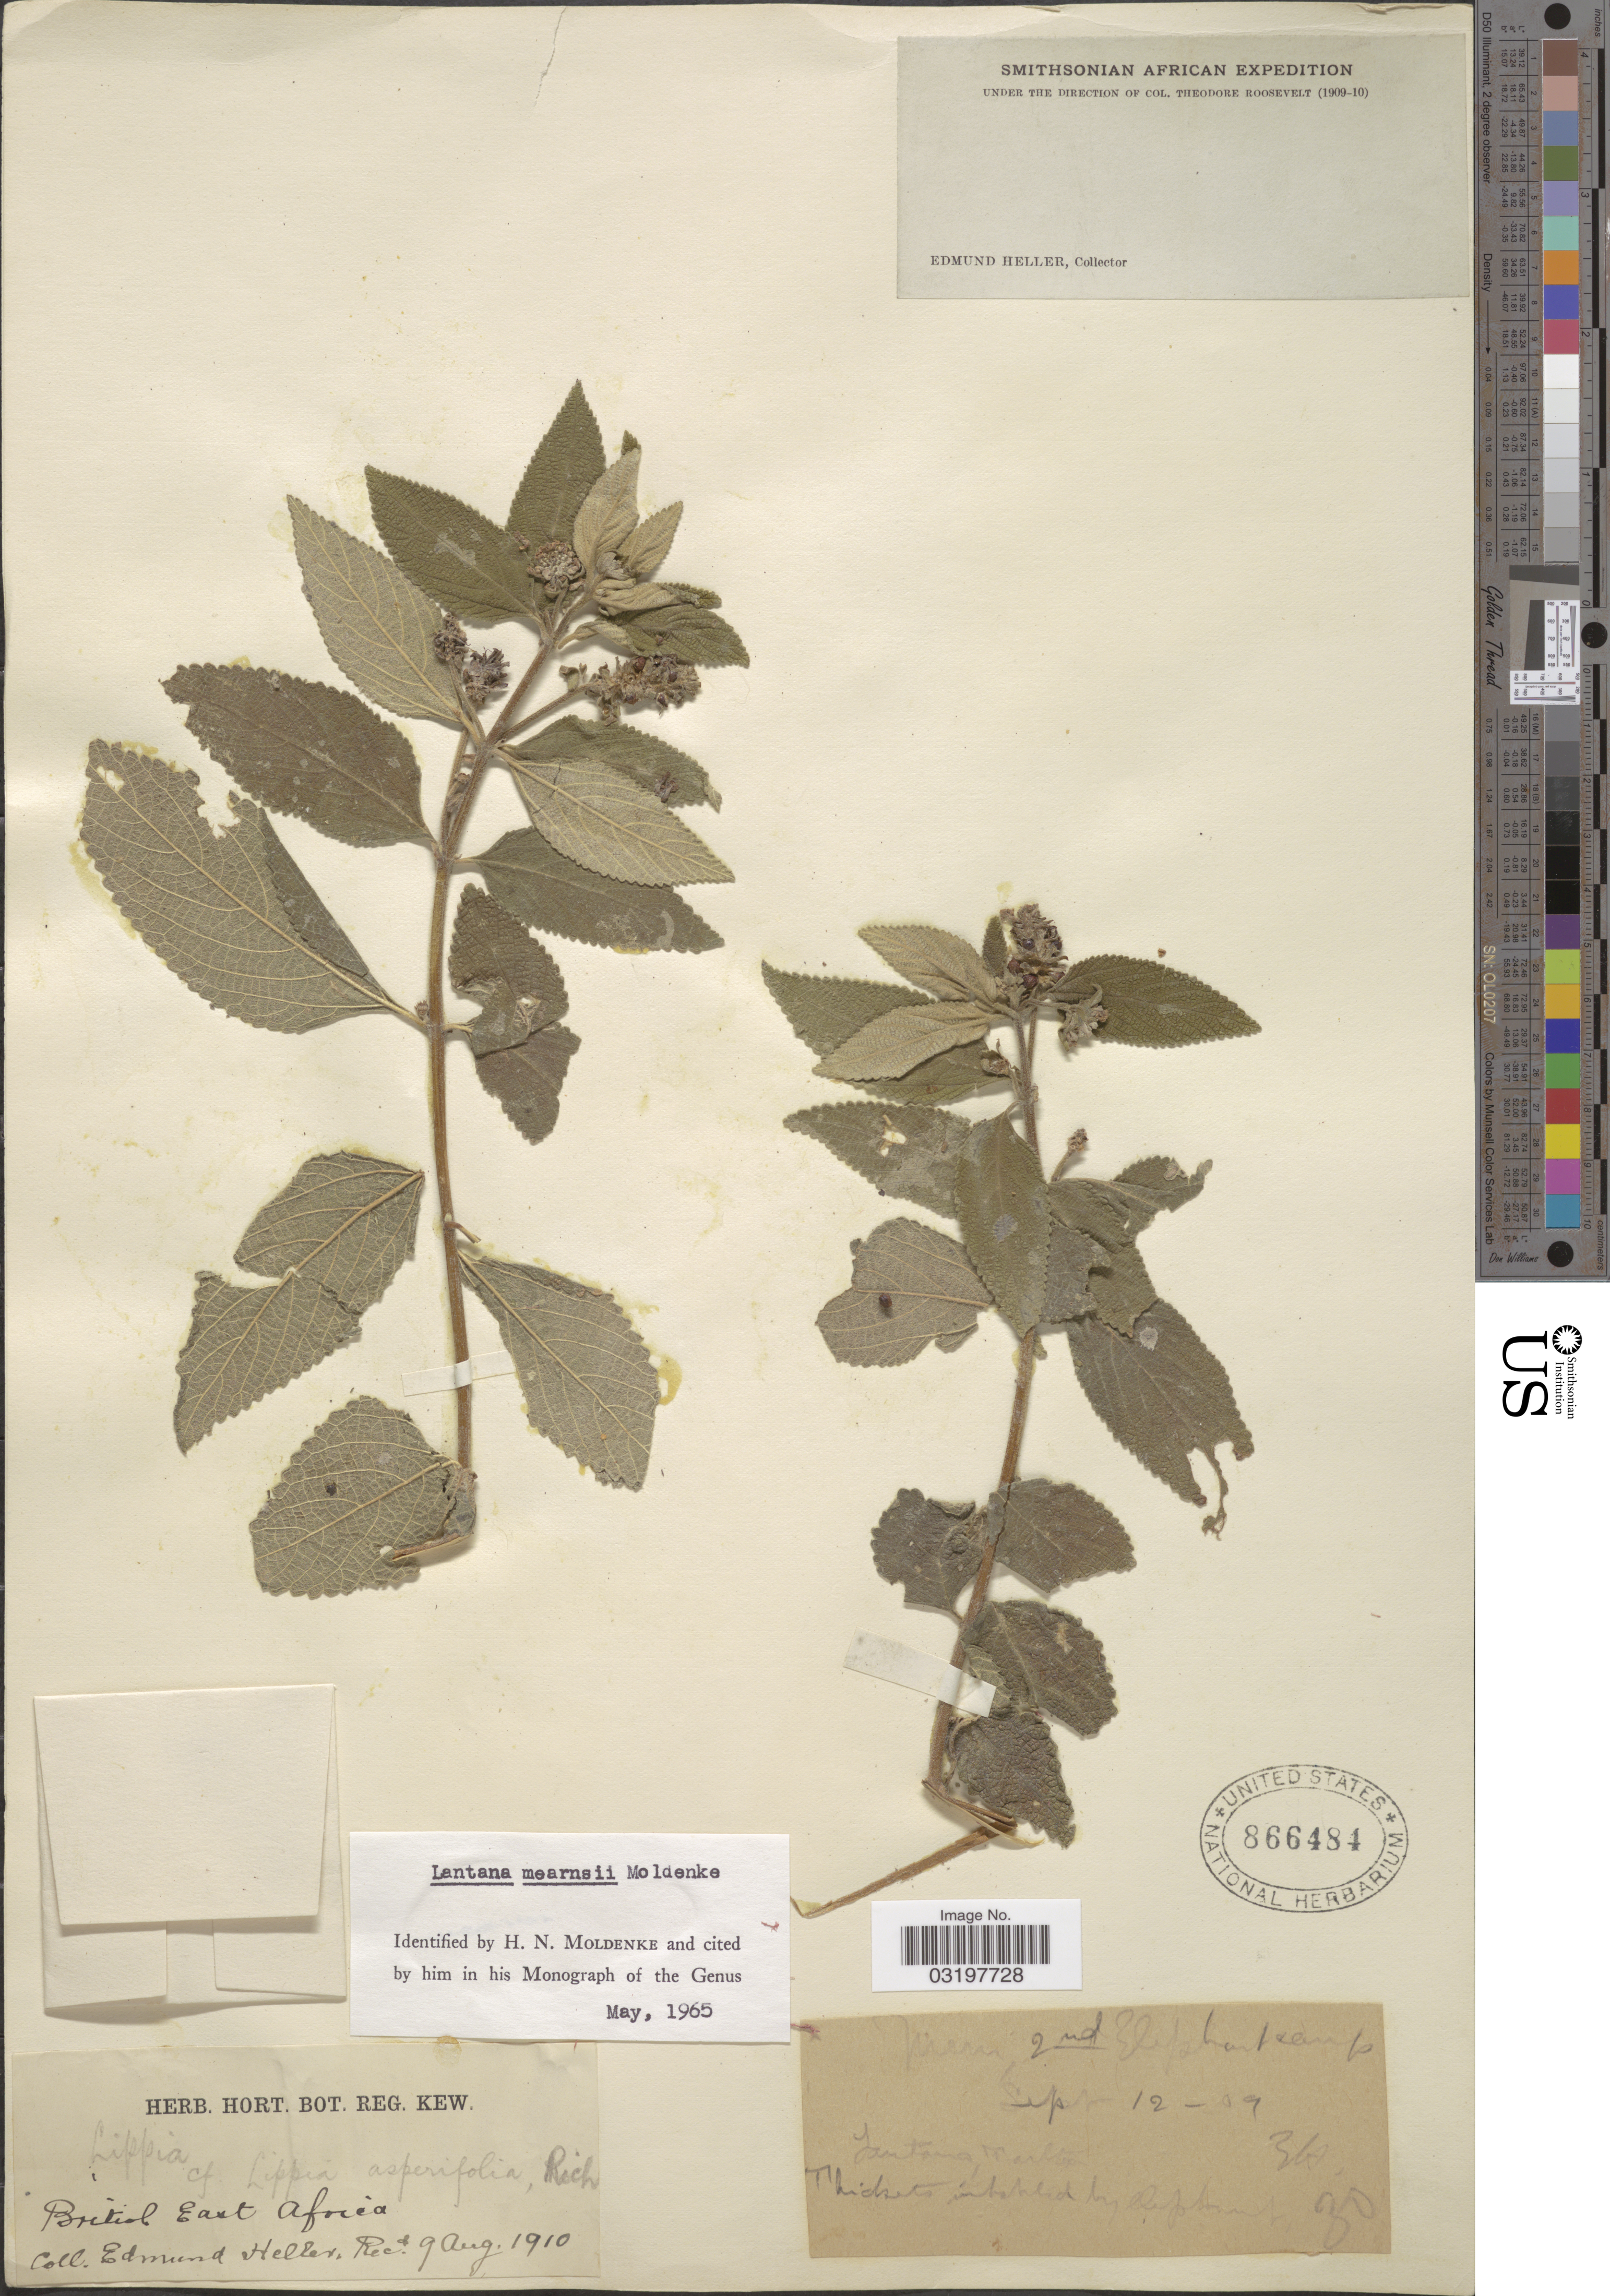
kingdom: Plantae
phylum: Tracheophyta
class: Magnoliopsida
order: Lamiales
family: Verbenaceae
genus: Lantana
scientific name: Lantana mearnsii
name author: Moldenke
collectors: E. Heller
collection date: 1910-08-09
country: Kenya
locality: British East Africa.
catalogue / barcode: US 866484